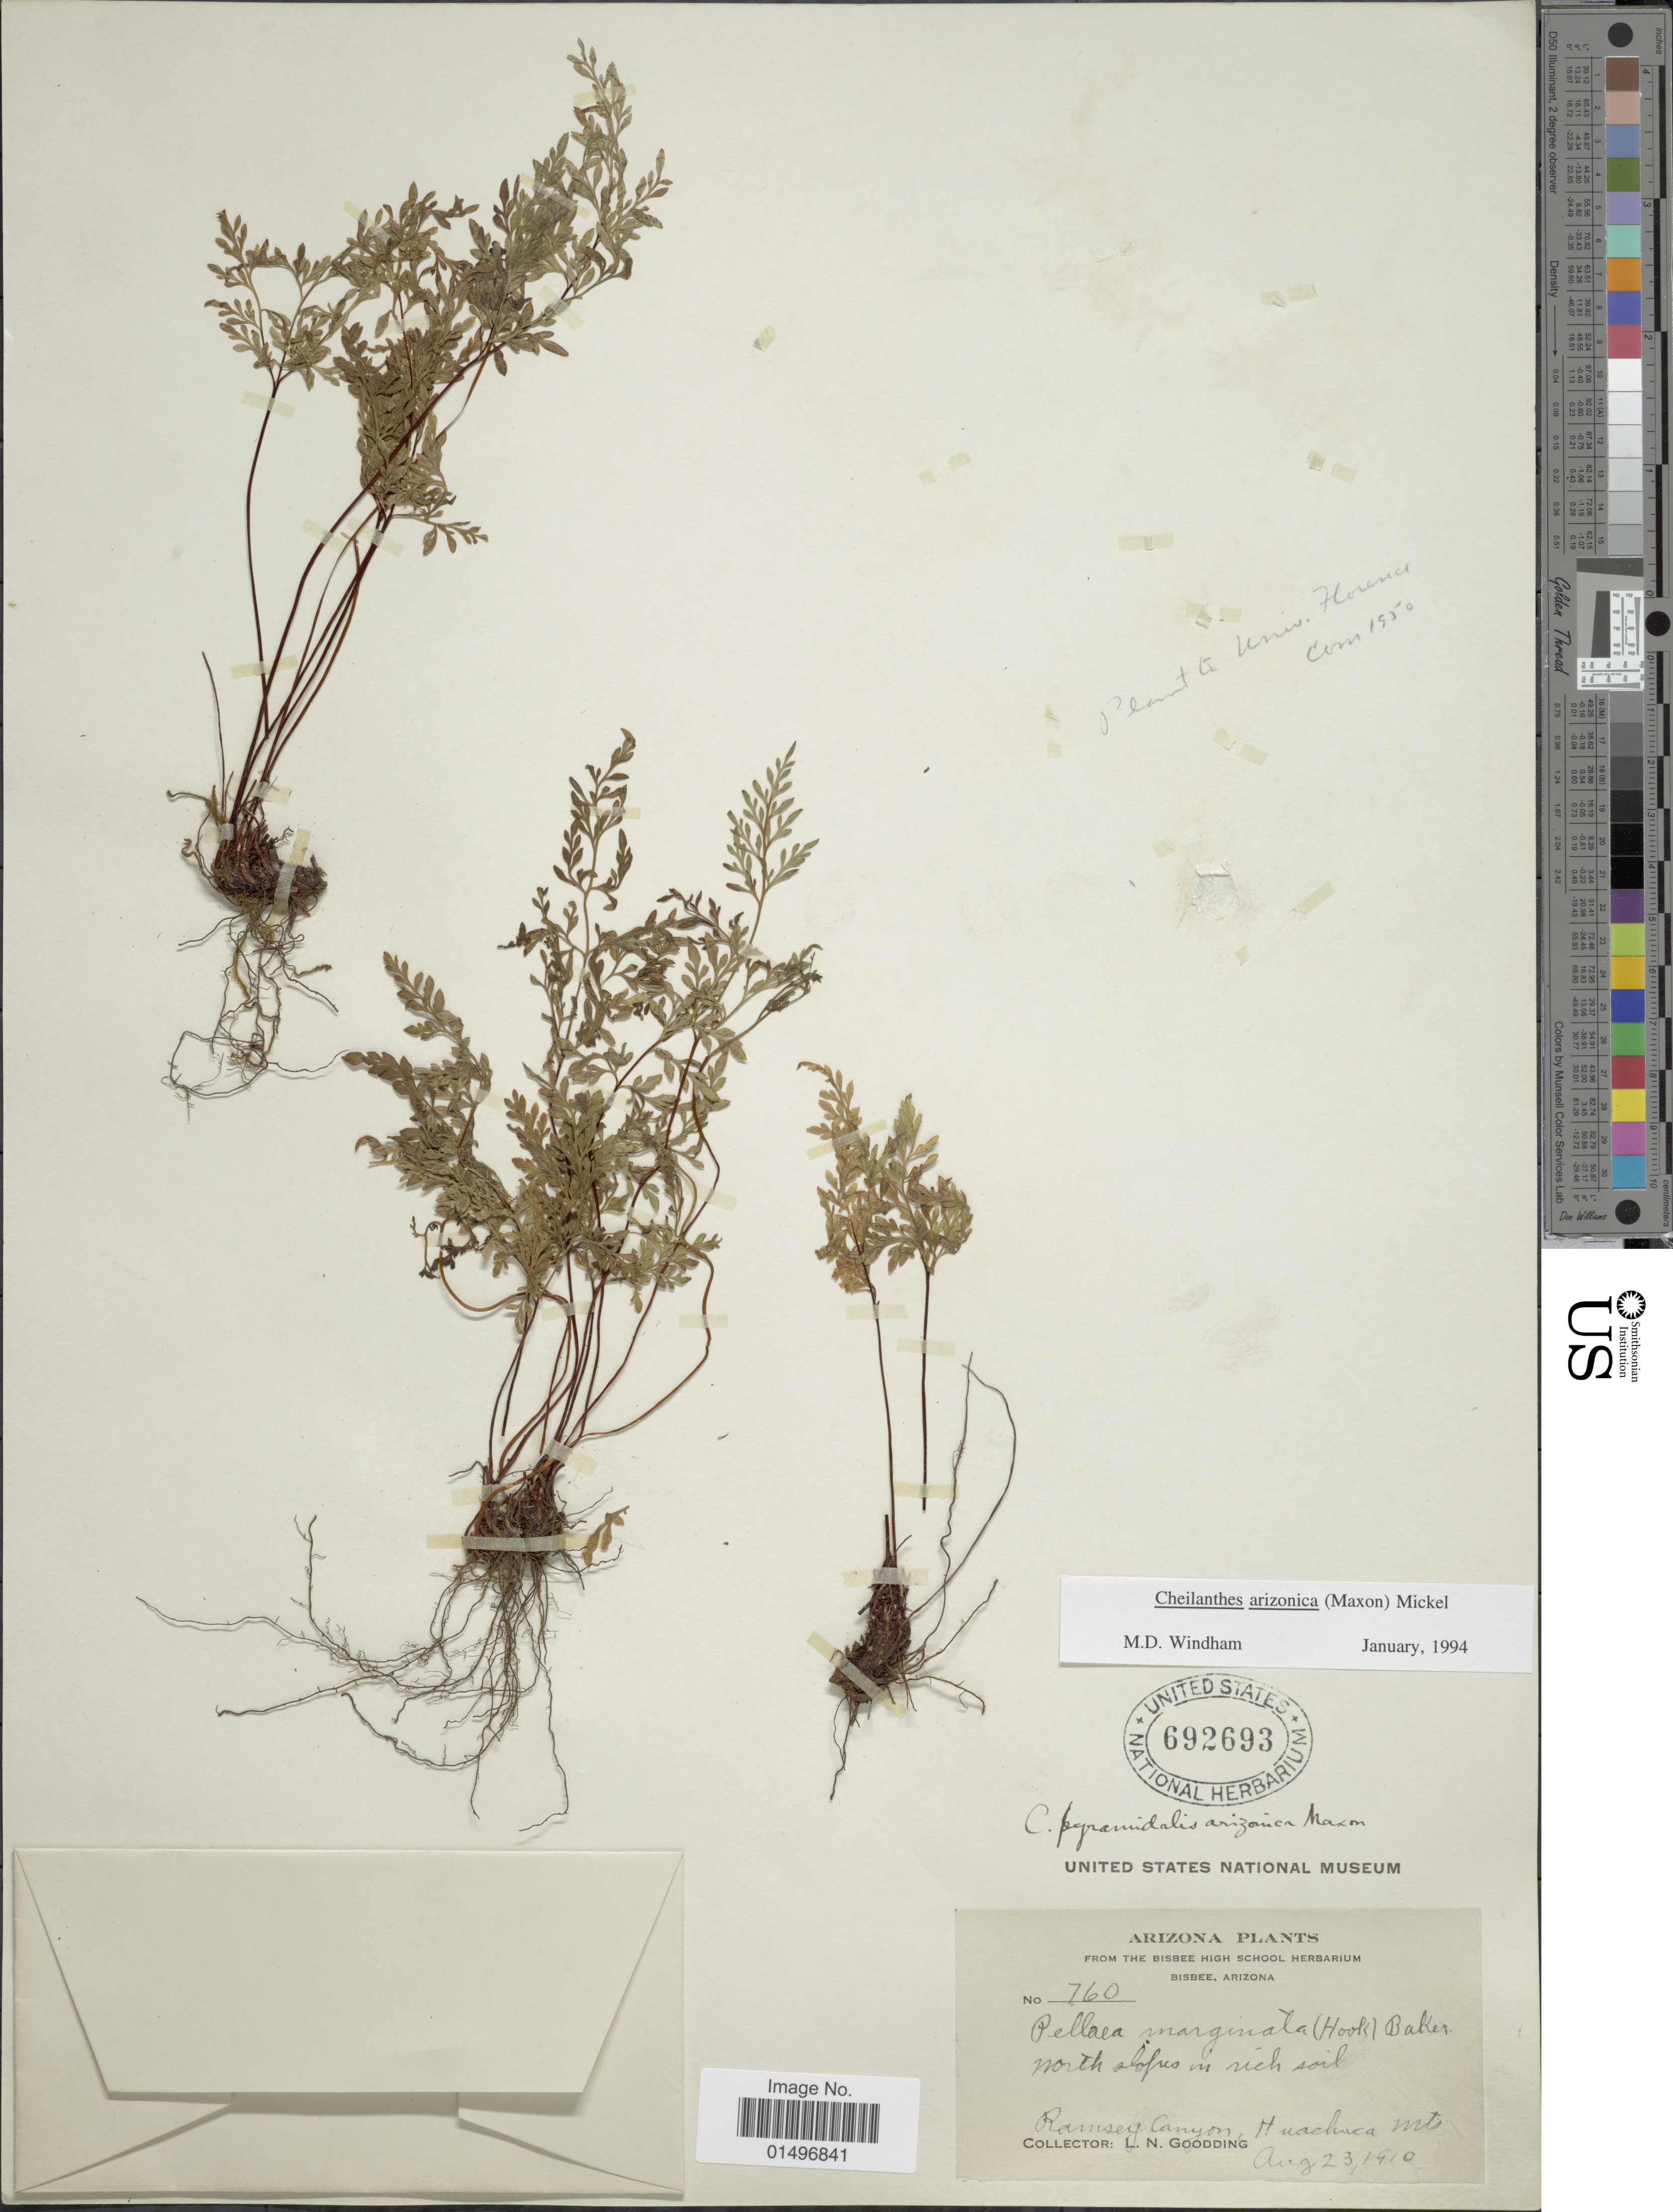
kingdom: Plantae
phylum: Tracheophyta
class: Polypodiopsida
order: Polypodiales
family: Pteridaceae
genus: Gaga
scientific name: Gaga arizonica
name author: (Maxon) Fay W. Li & Windham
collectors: L. N. Goodding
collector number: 760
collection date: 1910-08-23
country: United States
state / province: Arizona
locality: Arizona, Bisbee, Ramsey Canon, Huachuca Mts.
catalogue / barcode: US 692693